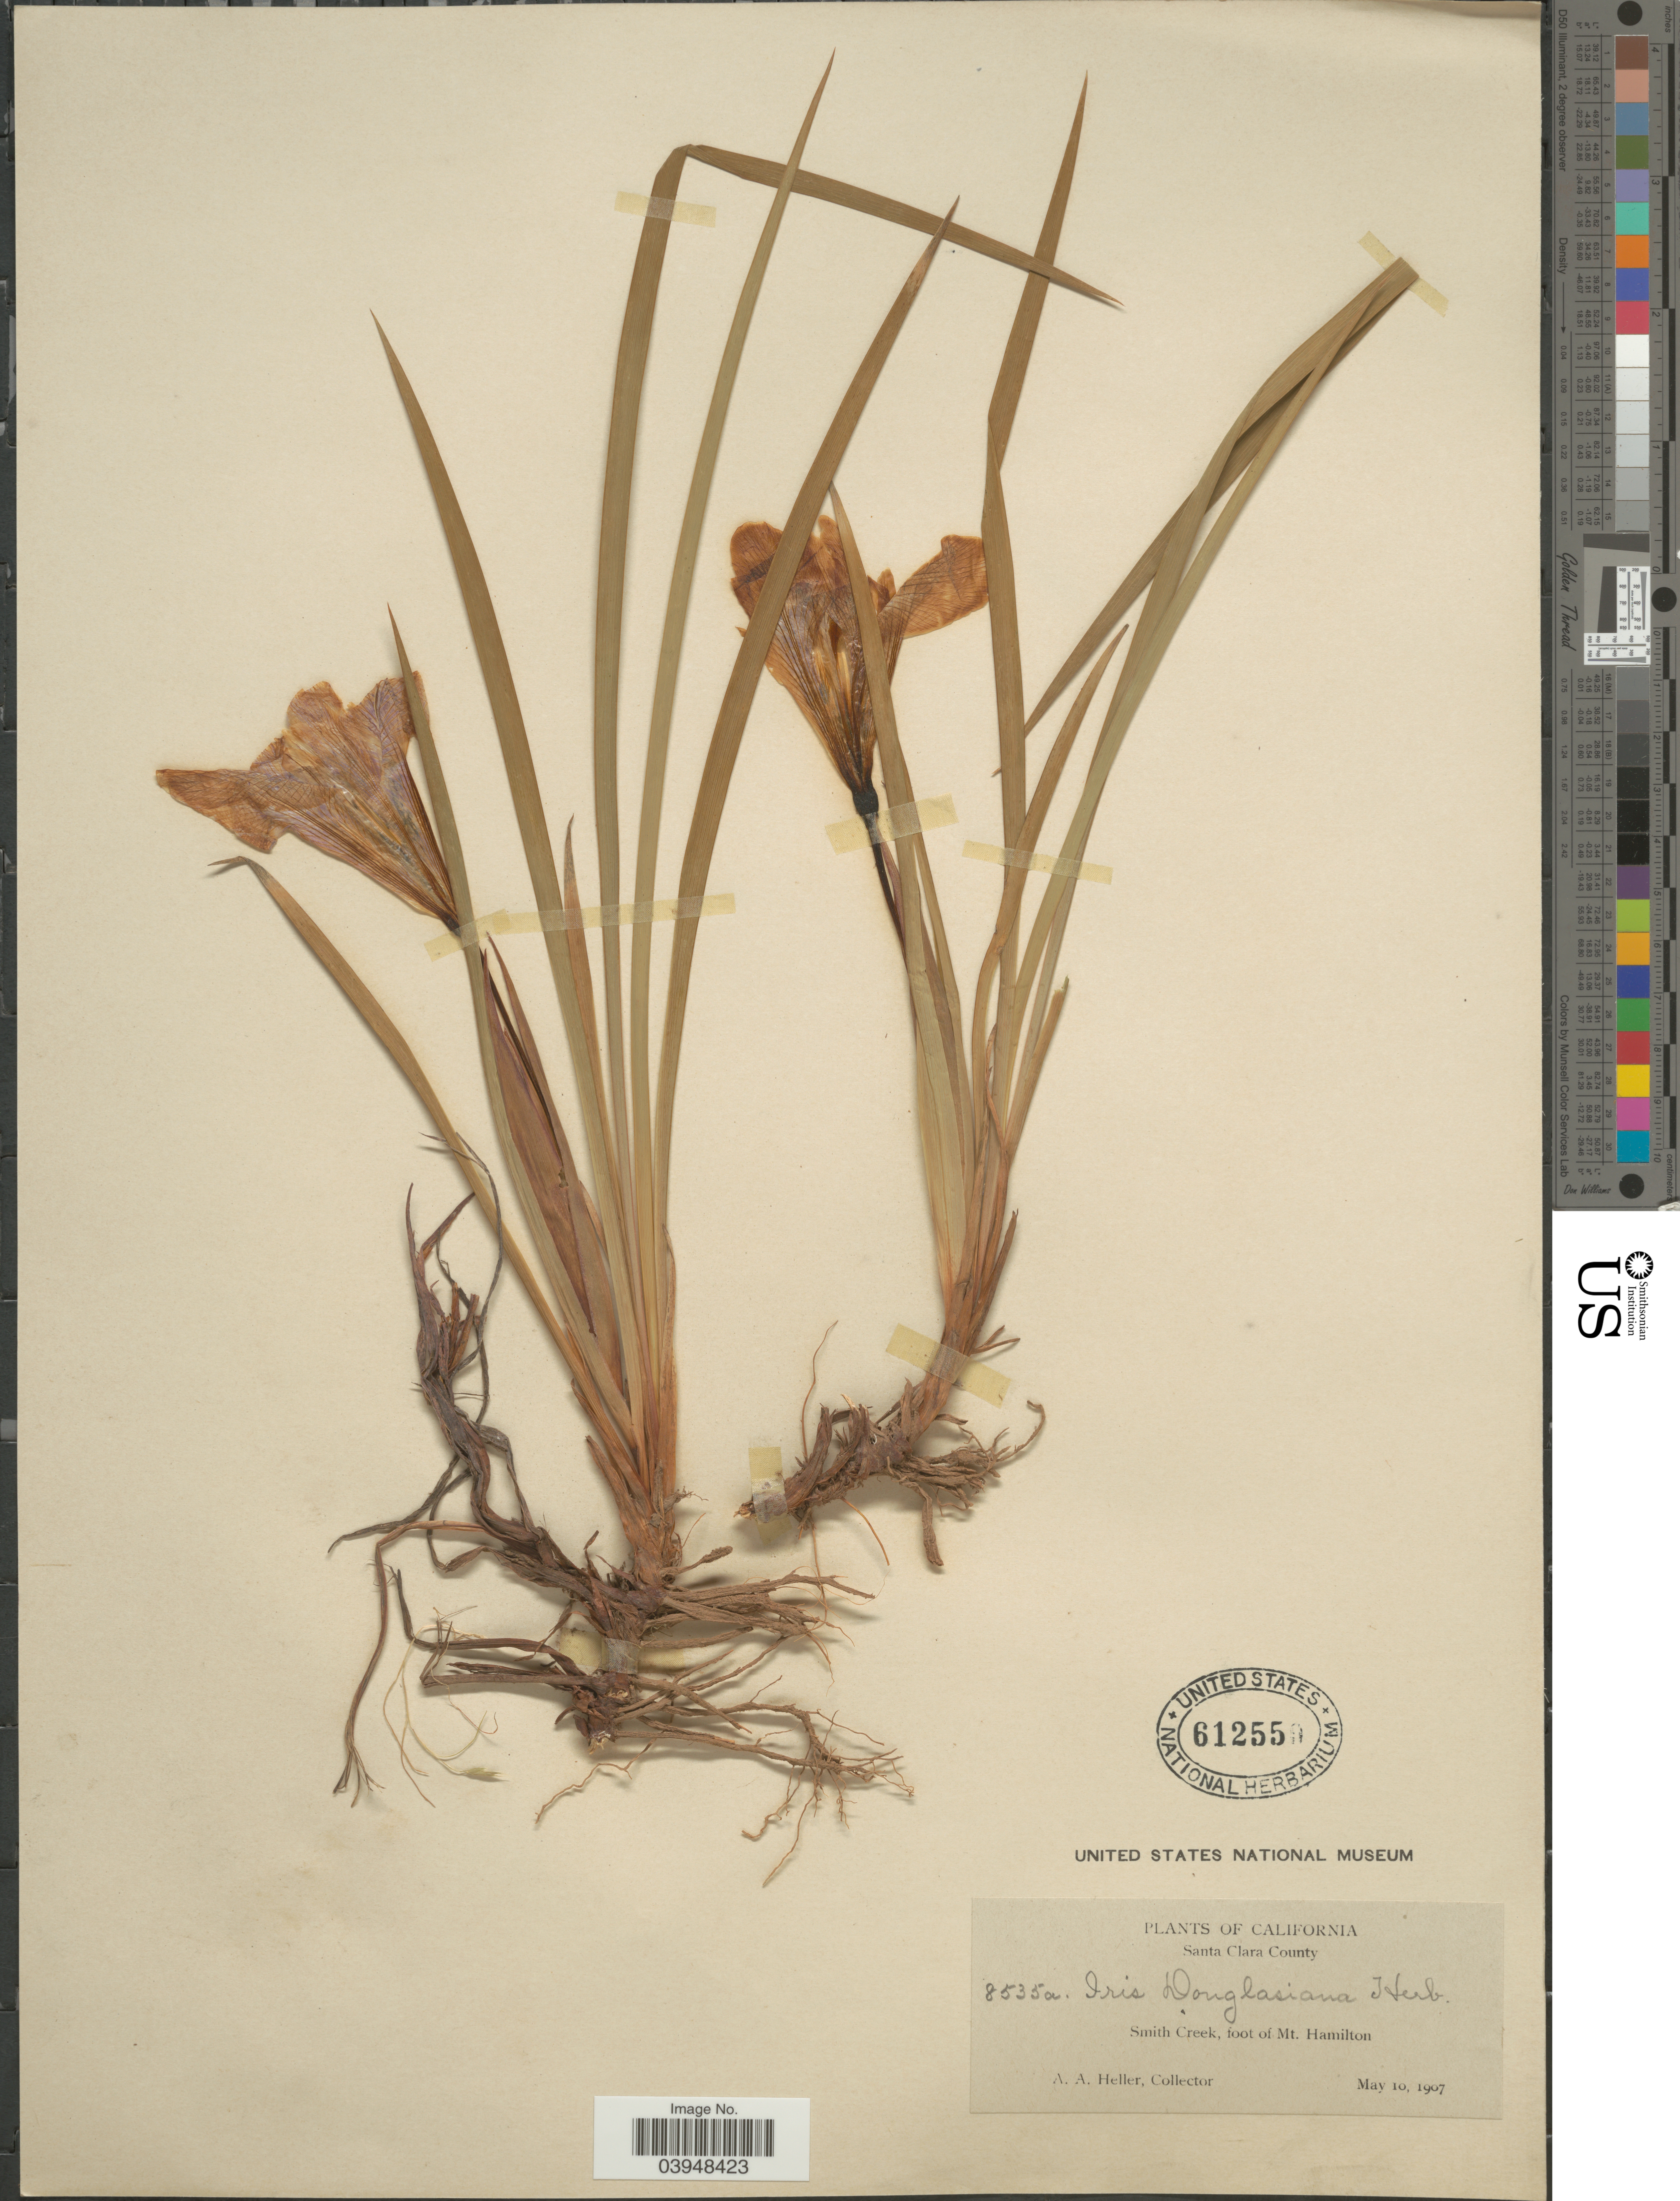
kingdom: Plantae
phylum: Tracheophyta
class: Liliopsida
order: Asparagales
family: Iridaceae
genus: Iris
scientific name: Iris douglasiana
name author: Herb.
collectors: A. A. Heller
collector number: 8535a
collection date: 1907-05-10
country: United States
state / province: California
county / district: Santa Clara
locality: Santa Clara County. Smith Creek, foot of Mt. Hamilton.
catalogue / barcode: US 612550